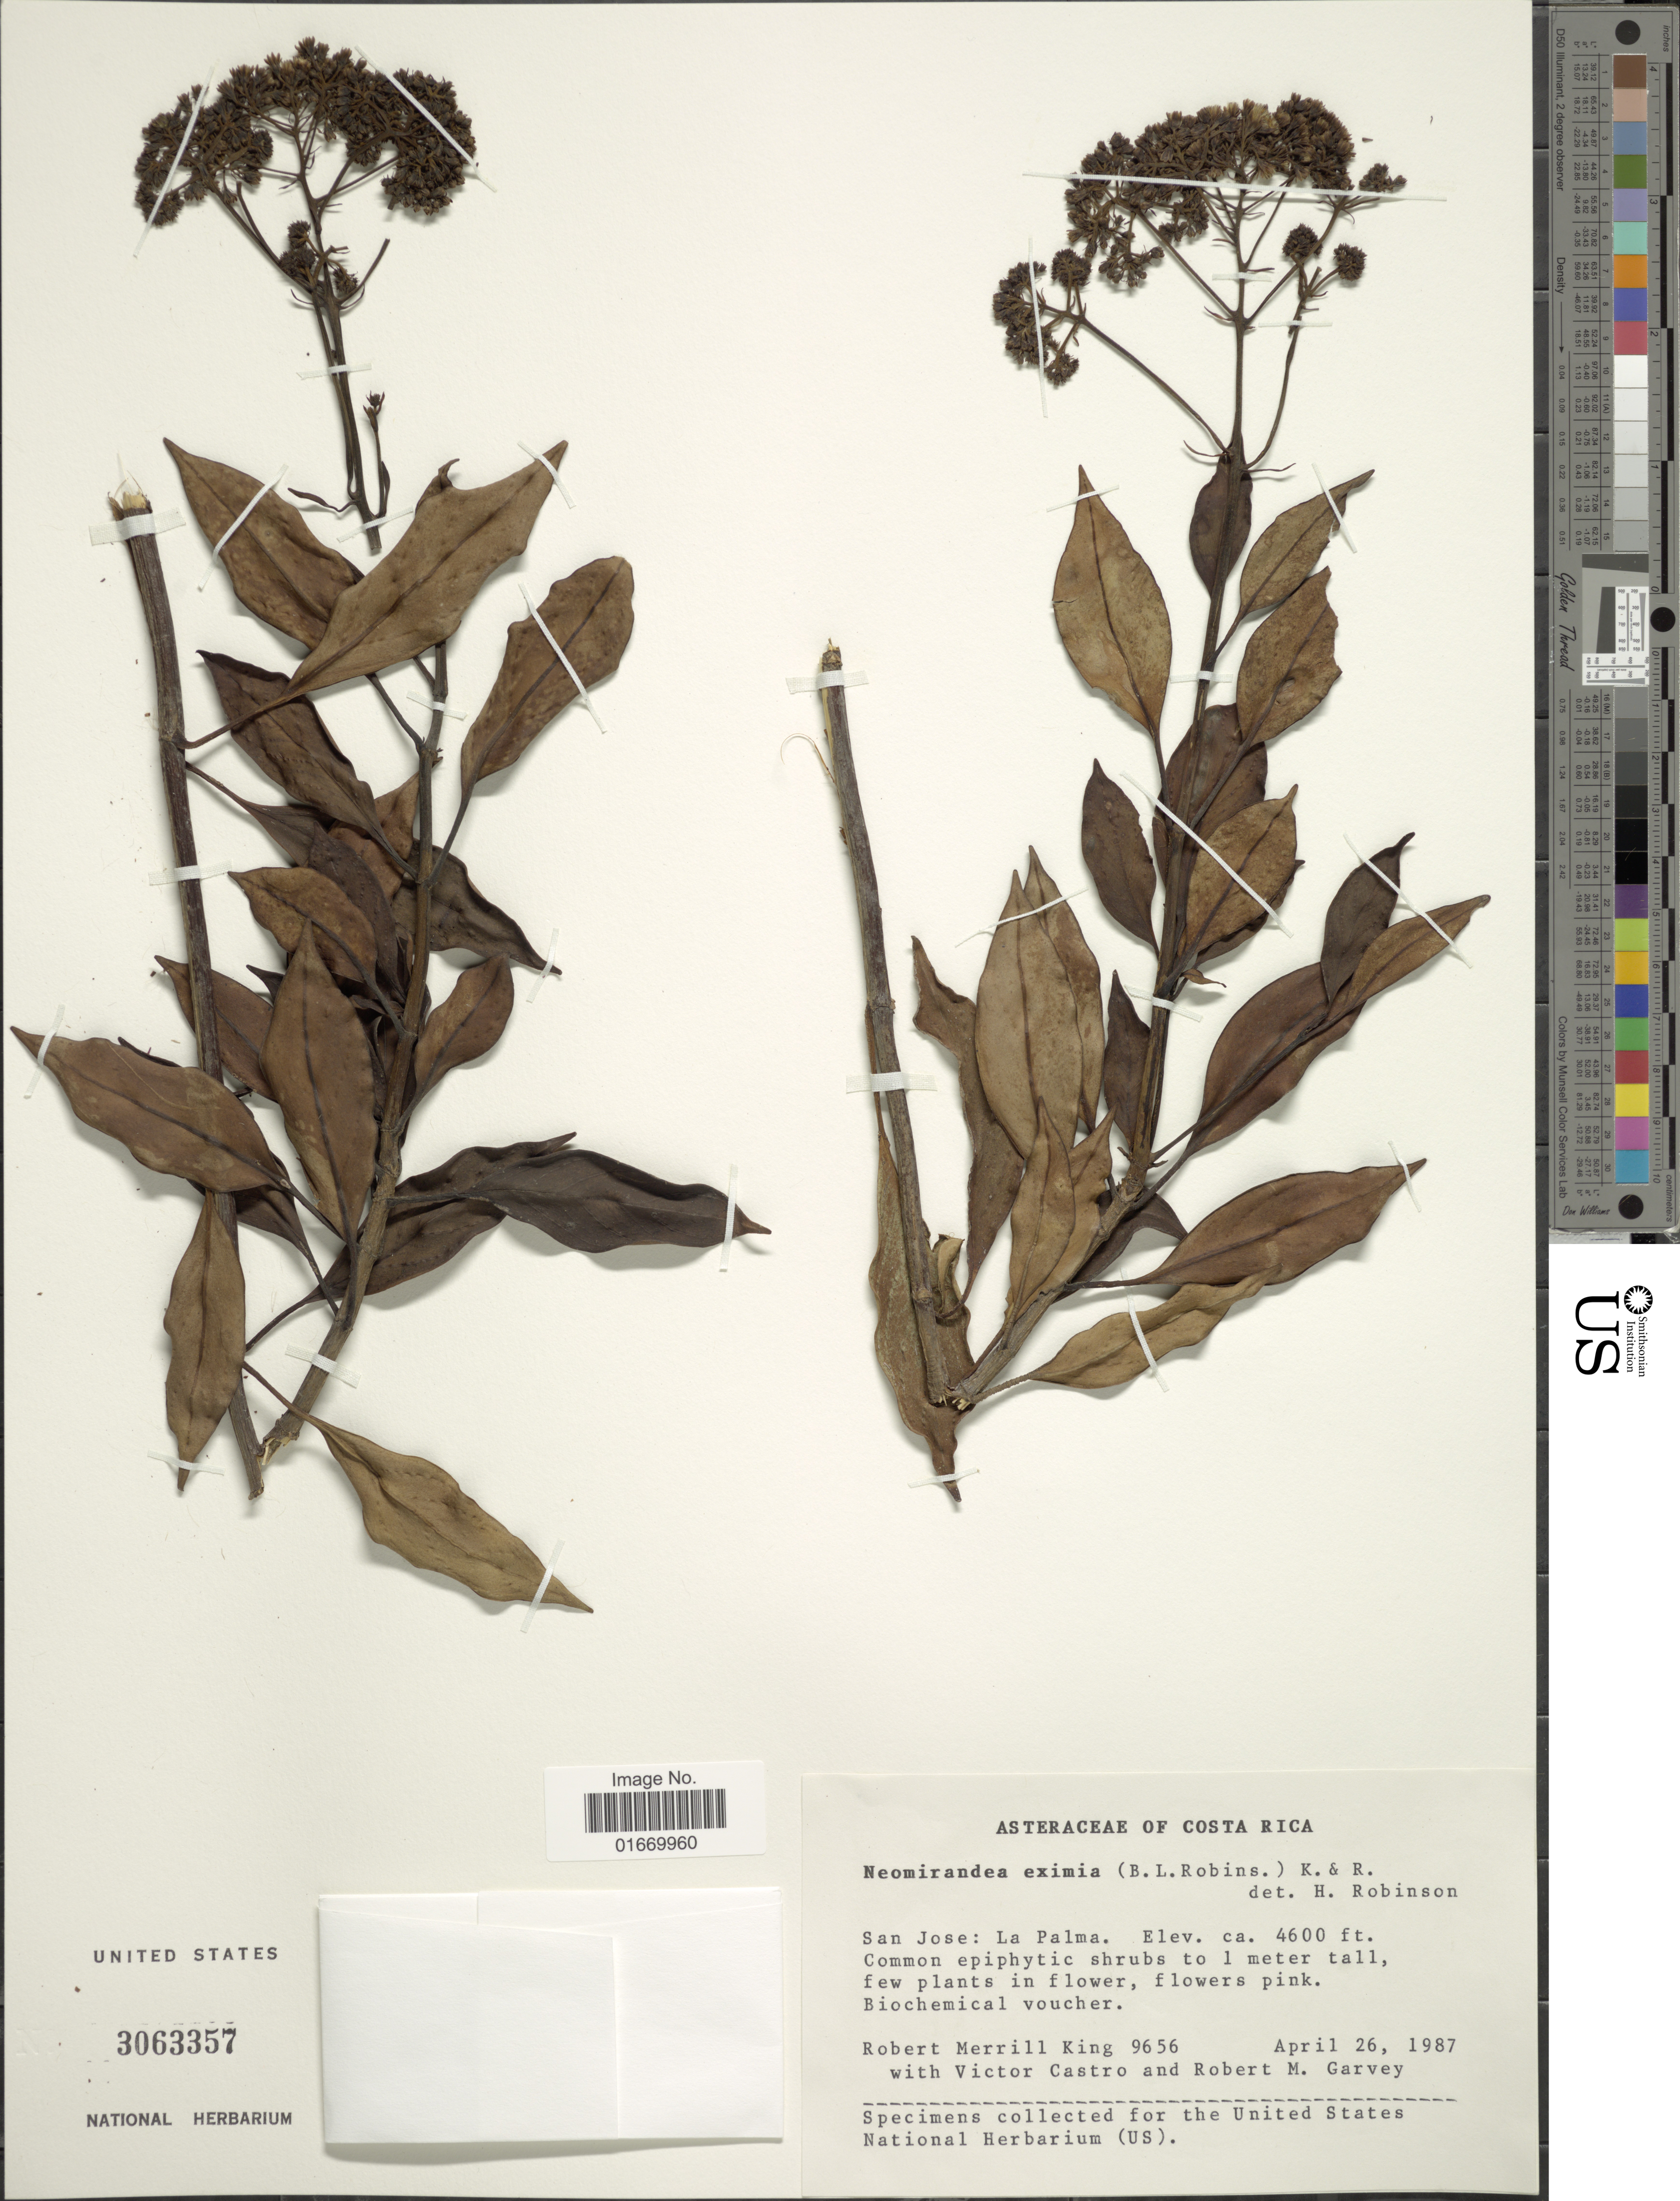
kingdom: Plantae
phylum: Tracheophyta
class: Magnoliopsida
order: Asterales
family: Asteraceae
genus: Neomirandea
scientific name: Neomirandea eximia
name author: (B.L. Rob.) R.M. King & H. Rob.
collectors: R. M. King, V. Castro & R. Garvey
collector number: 9656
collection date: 1987-04-16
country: Costa Rica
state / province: San José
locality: La Palma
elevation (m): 1402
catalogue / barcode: US 3063357